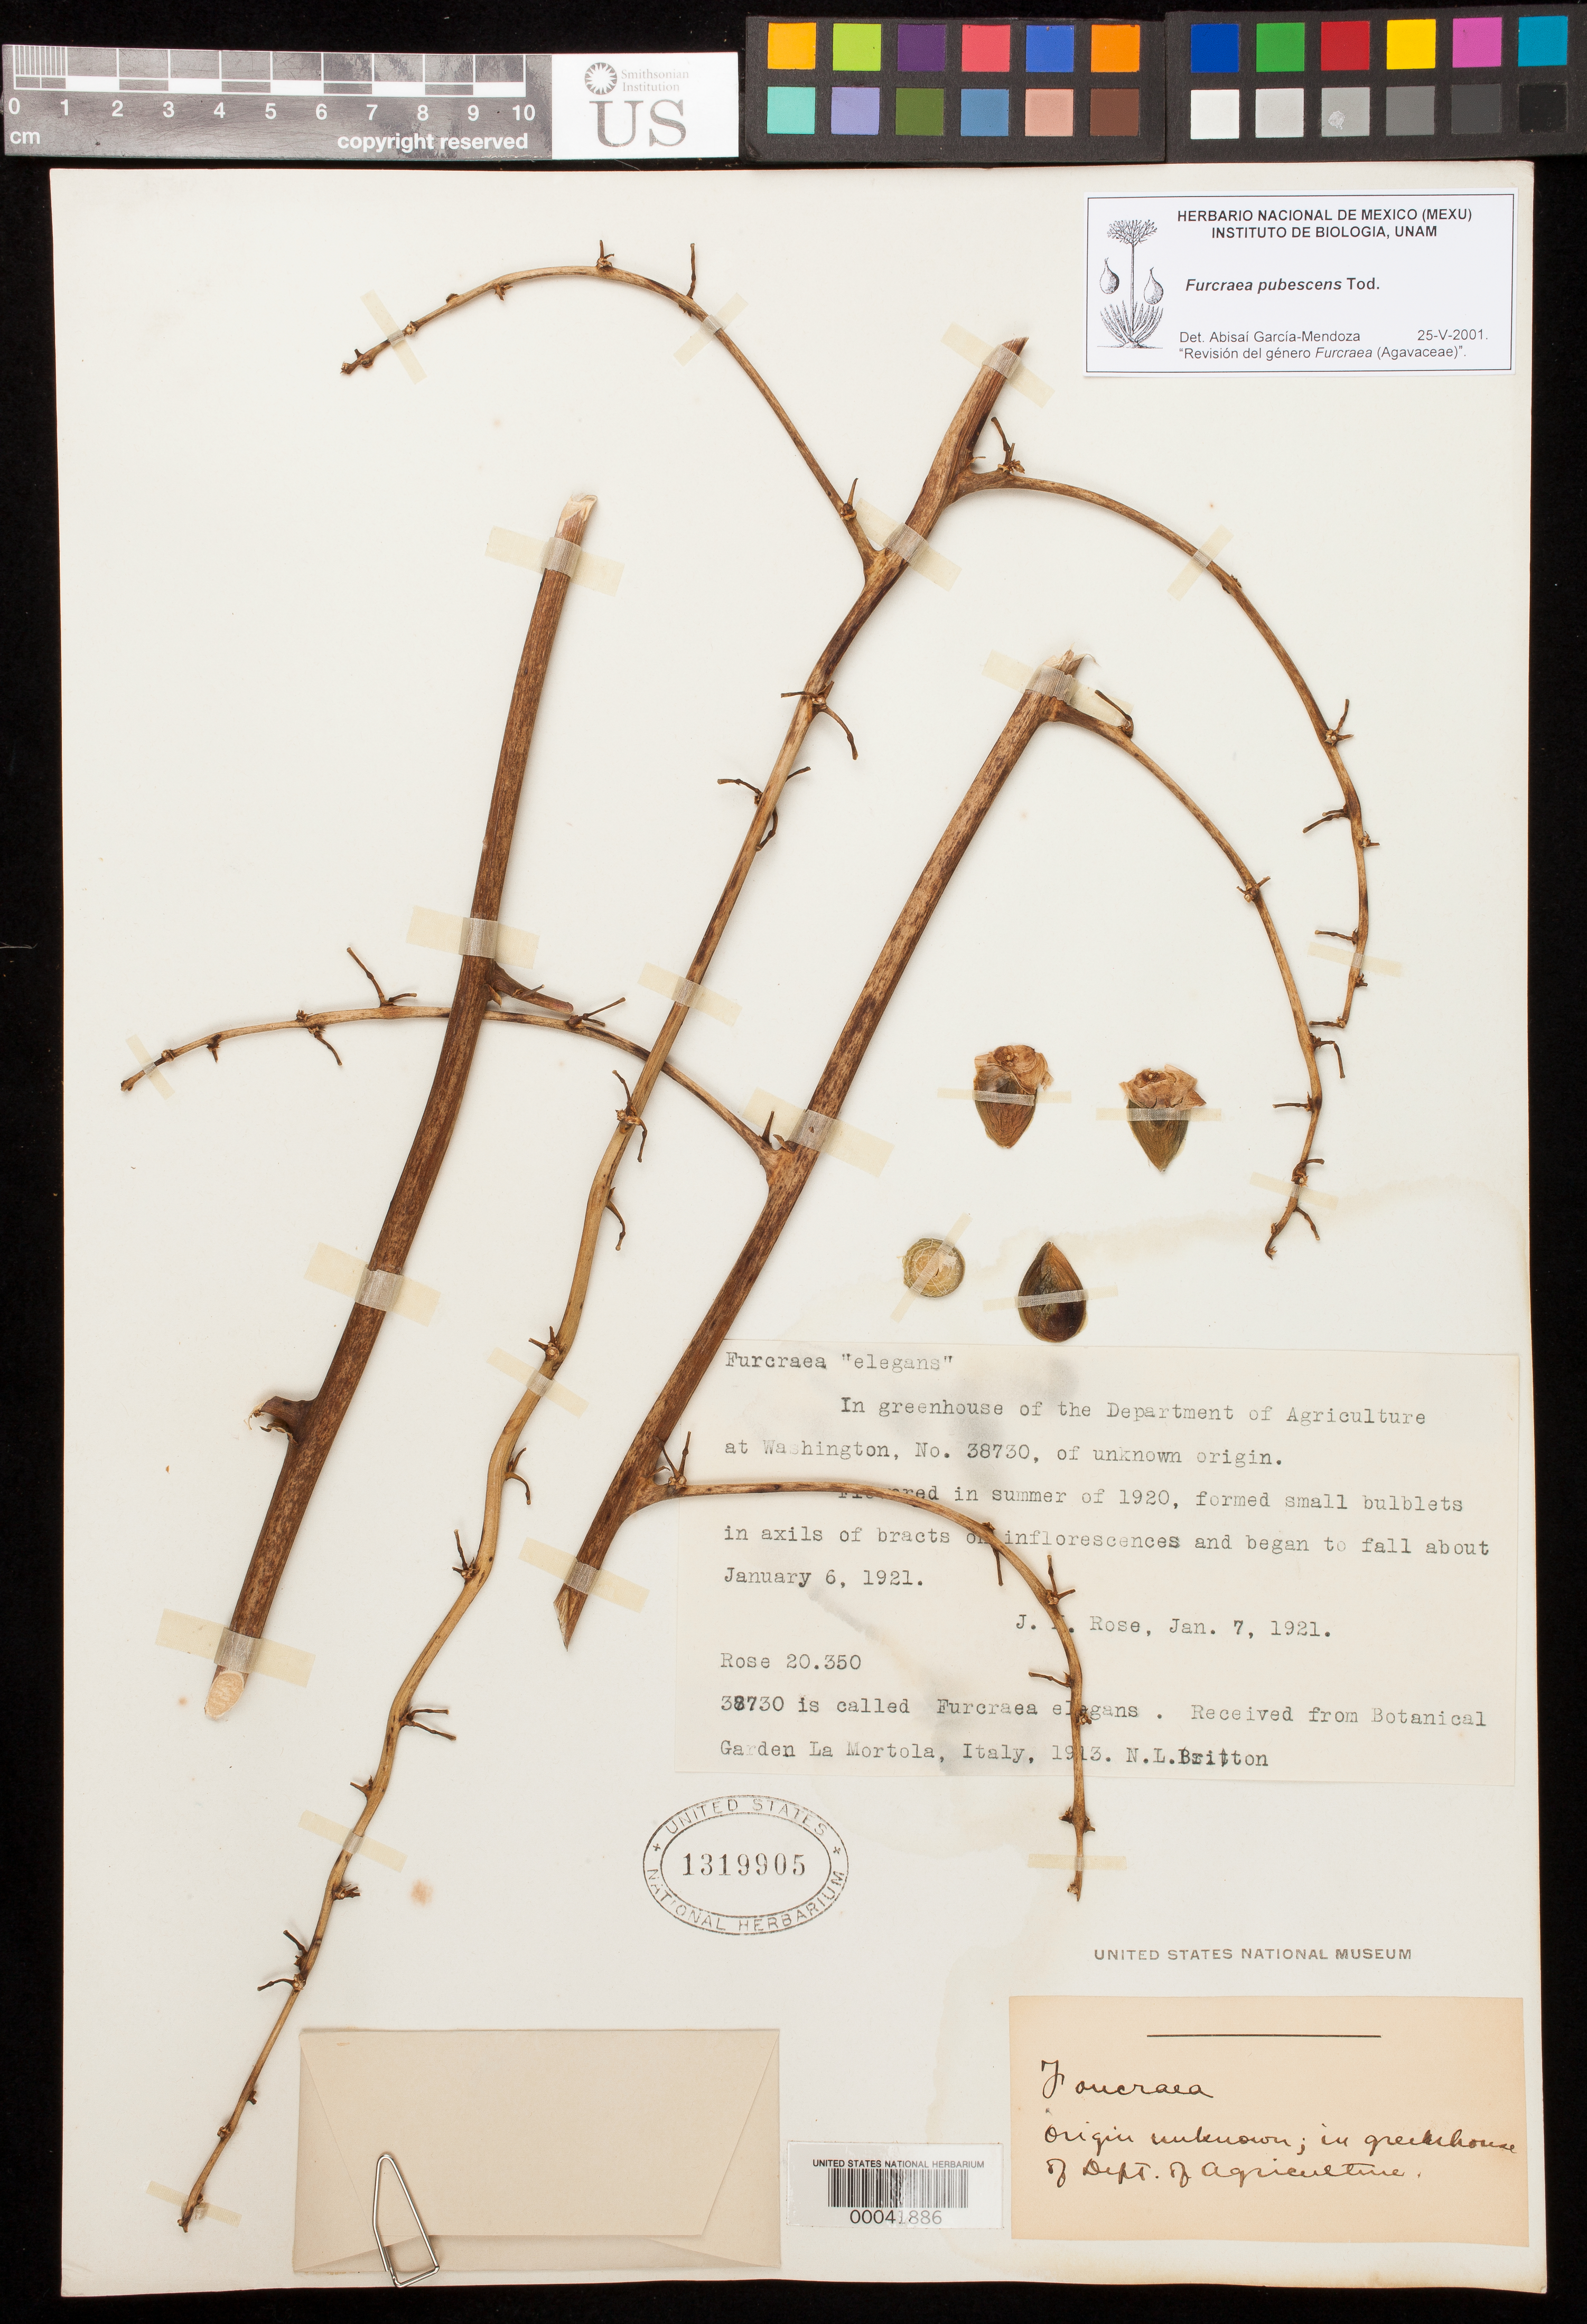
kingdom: Plantae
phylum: Tracheophyta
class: Liliopsida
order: Asparagales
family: Asparagaceae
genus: Furcraea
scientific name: Furcraea pubescens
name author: Tod.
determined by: García-Mendoza, A.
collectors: J. N. Rose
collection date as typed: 11 Sep 1920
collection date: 1920-09-11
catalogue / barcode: US 1319905